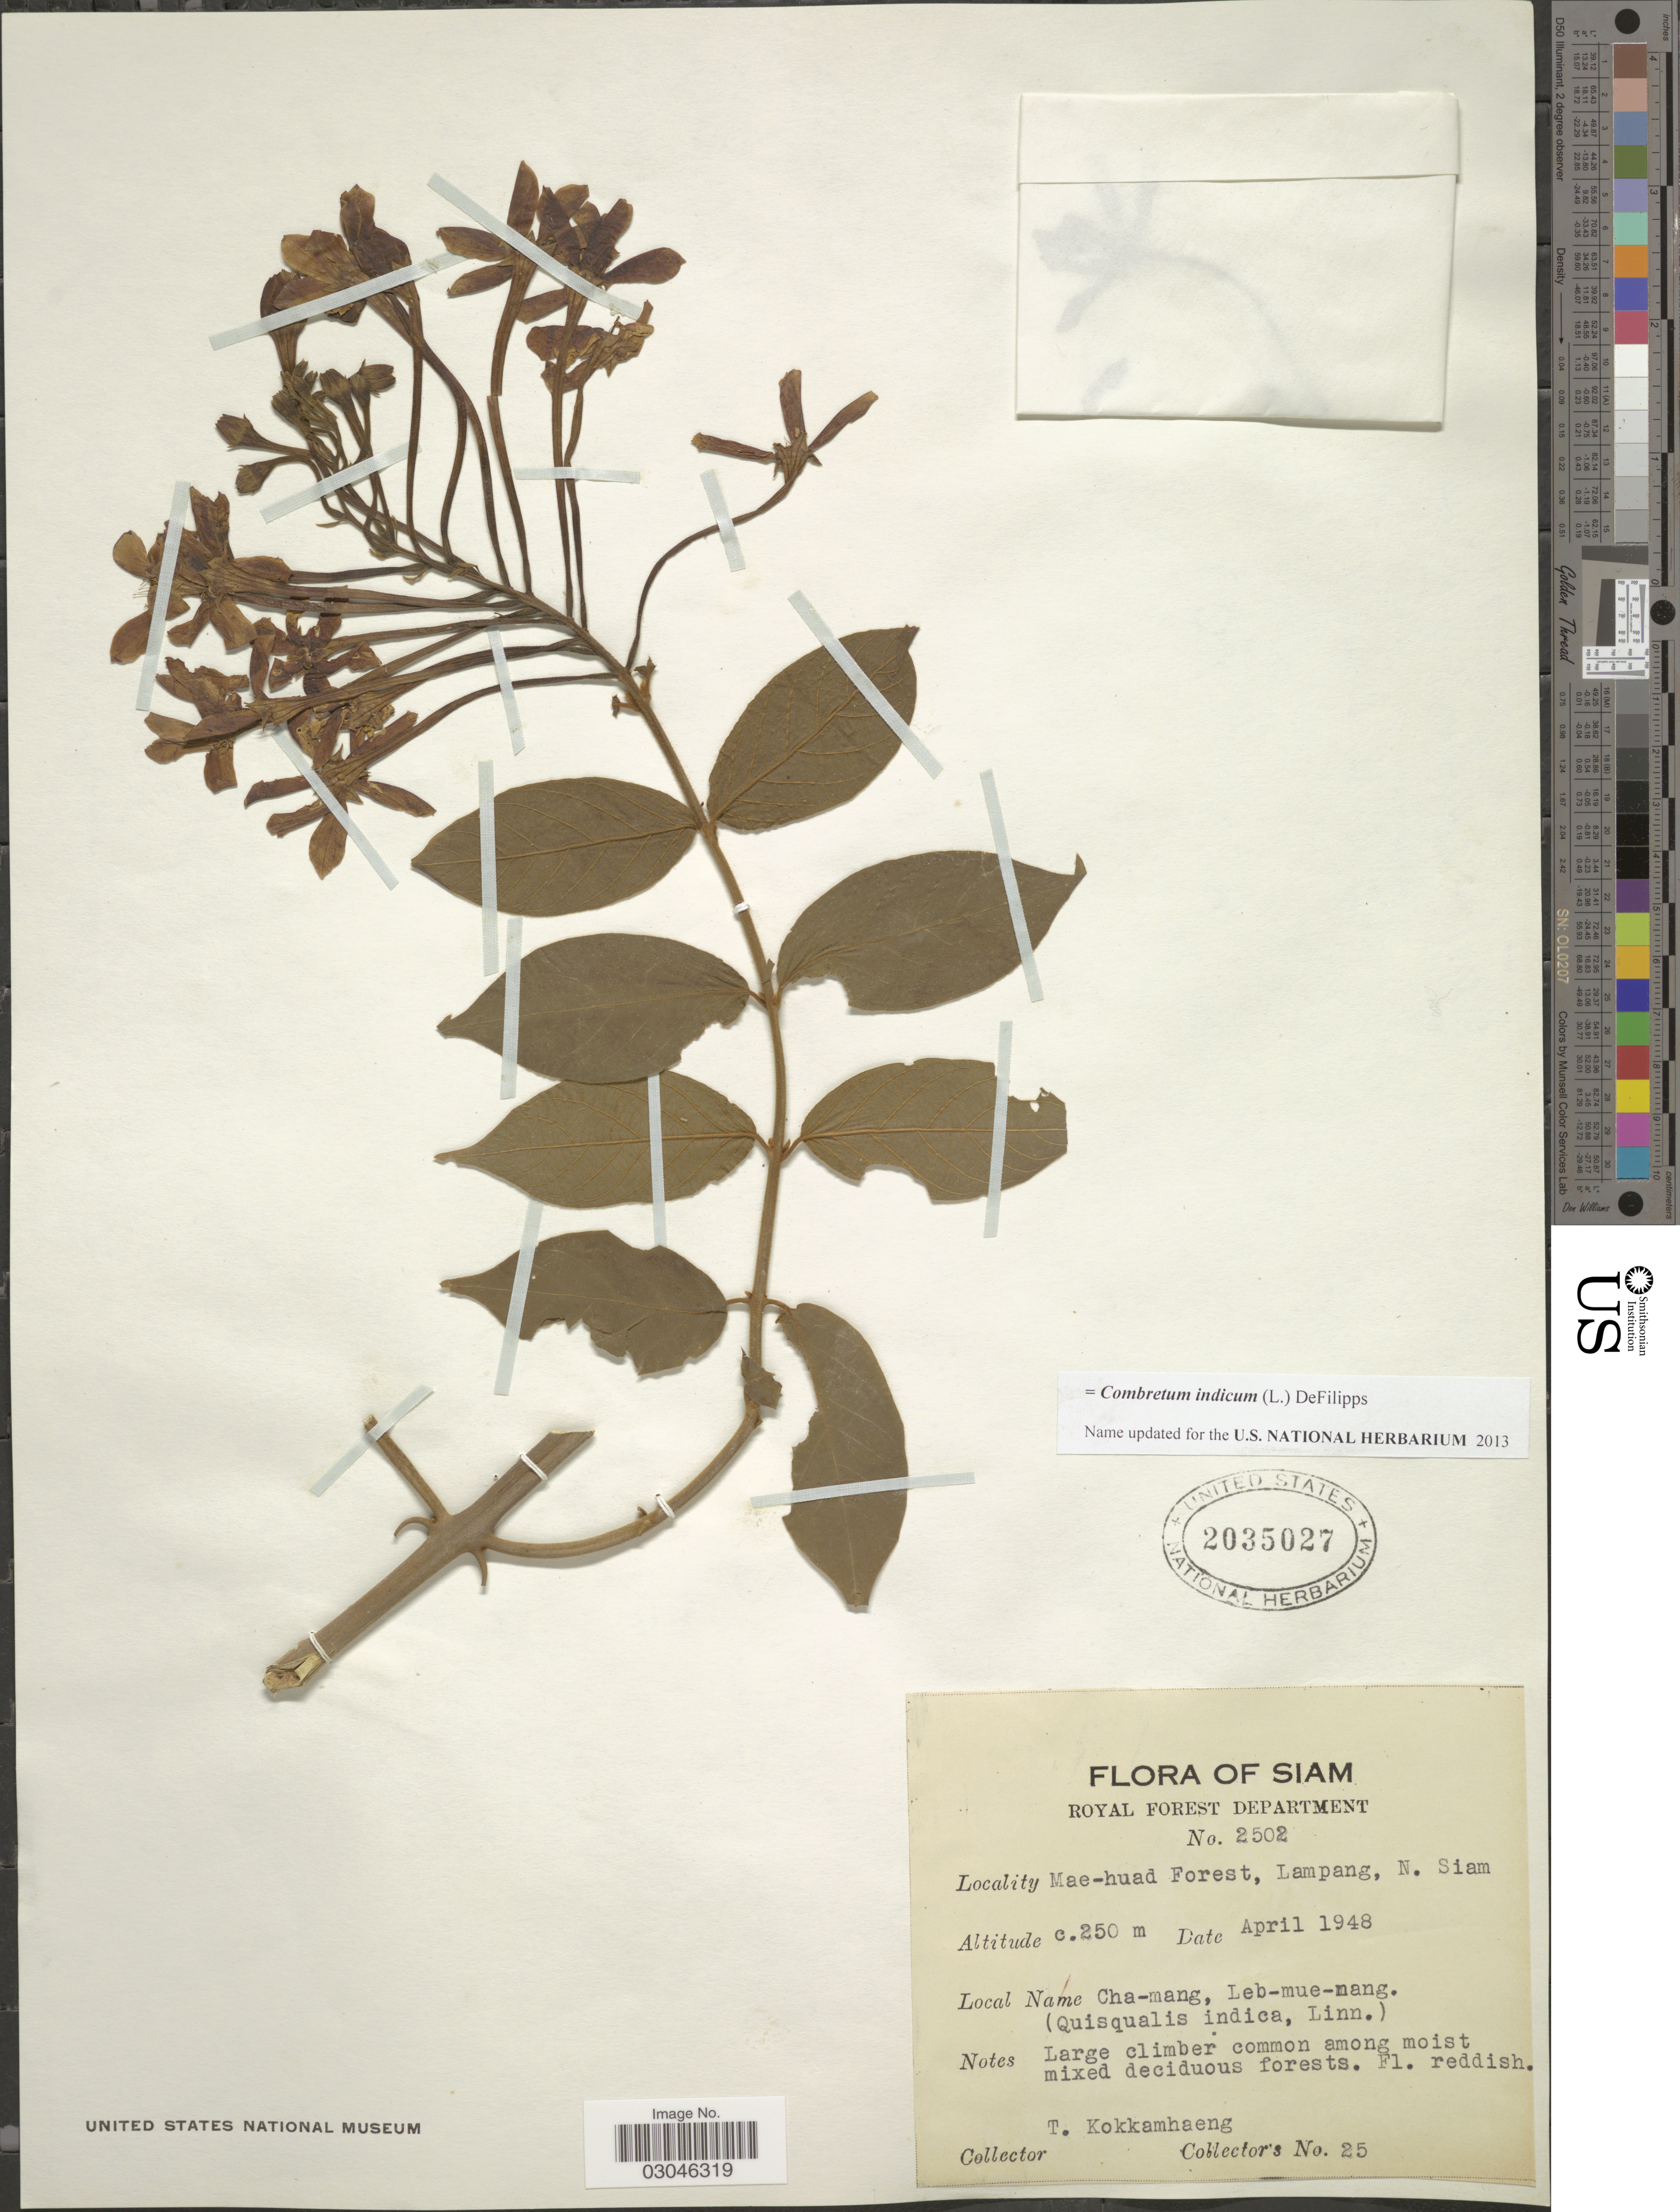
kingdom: Plantae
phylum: Tracheophyta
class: Magnoliopsida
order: Myrtales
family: Combretaceae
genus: Combretum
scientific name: Combretum indicum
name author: (L.) DeFilipps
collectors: T. Kokkamhaeng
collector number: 25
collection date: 1948-04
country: Thailand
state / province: Lampang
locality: Mae-huad Forest, N. Siam.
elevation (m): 250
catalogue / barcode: US 2035027